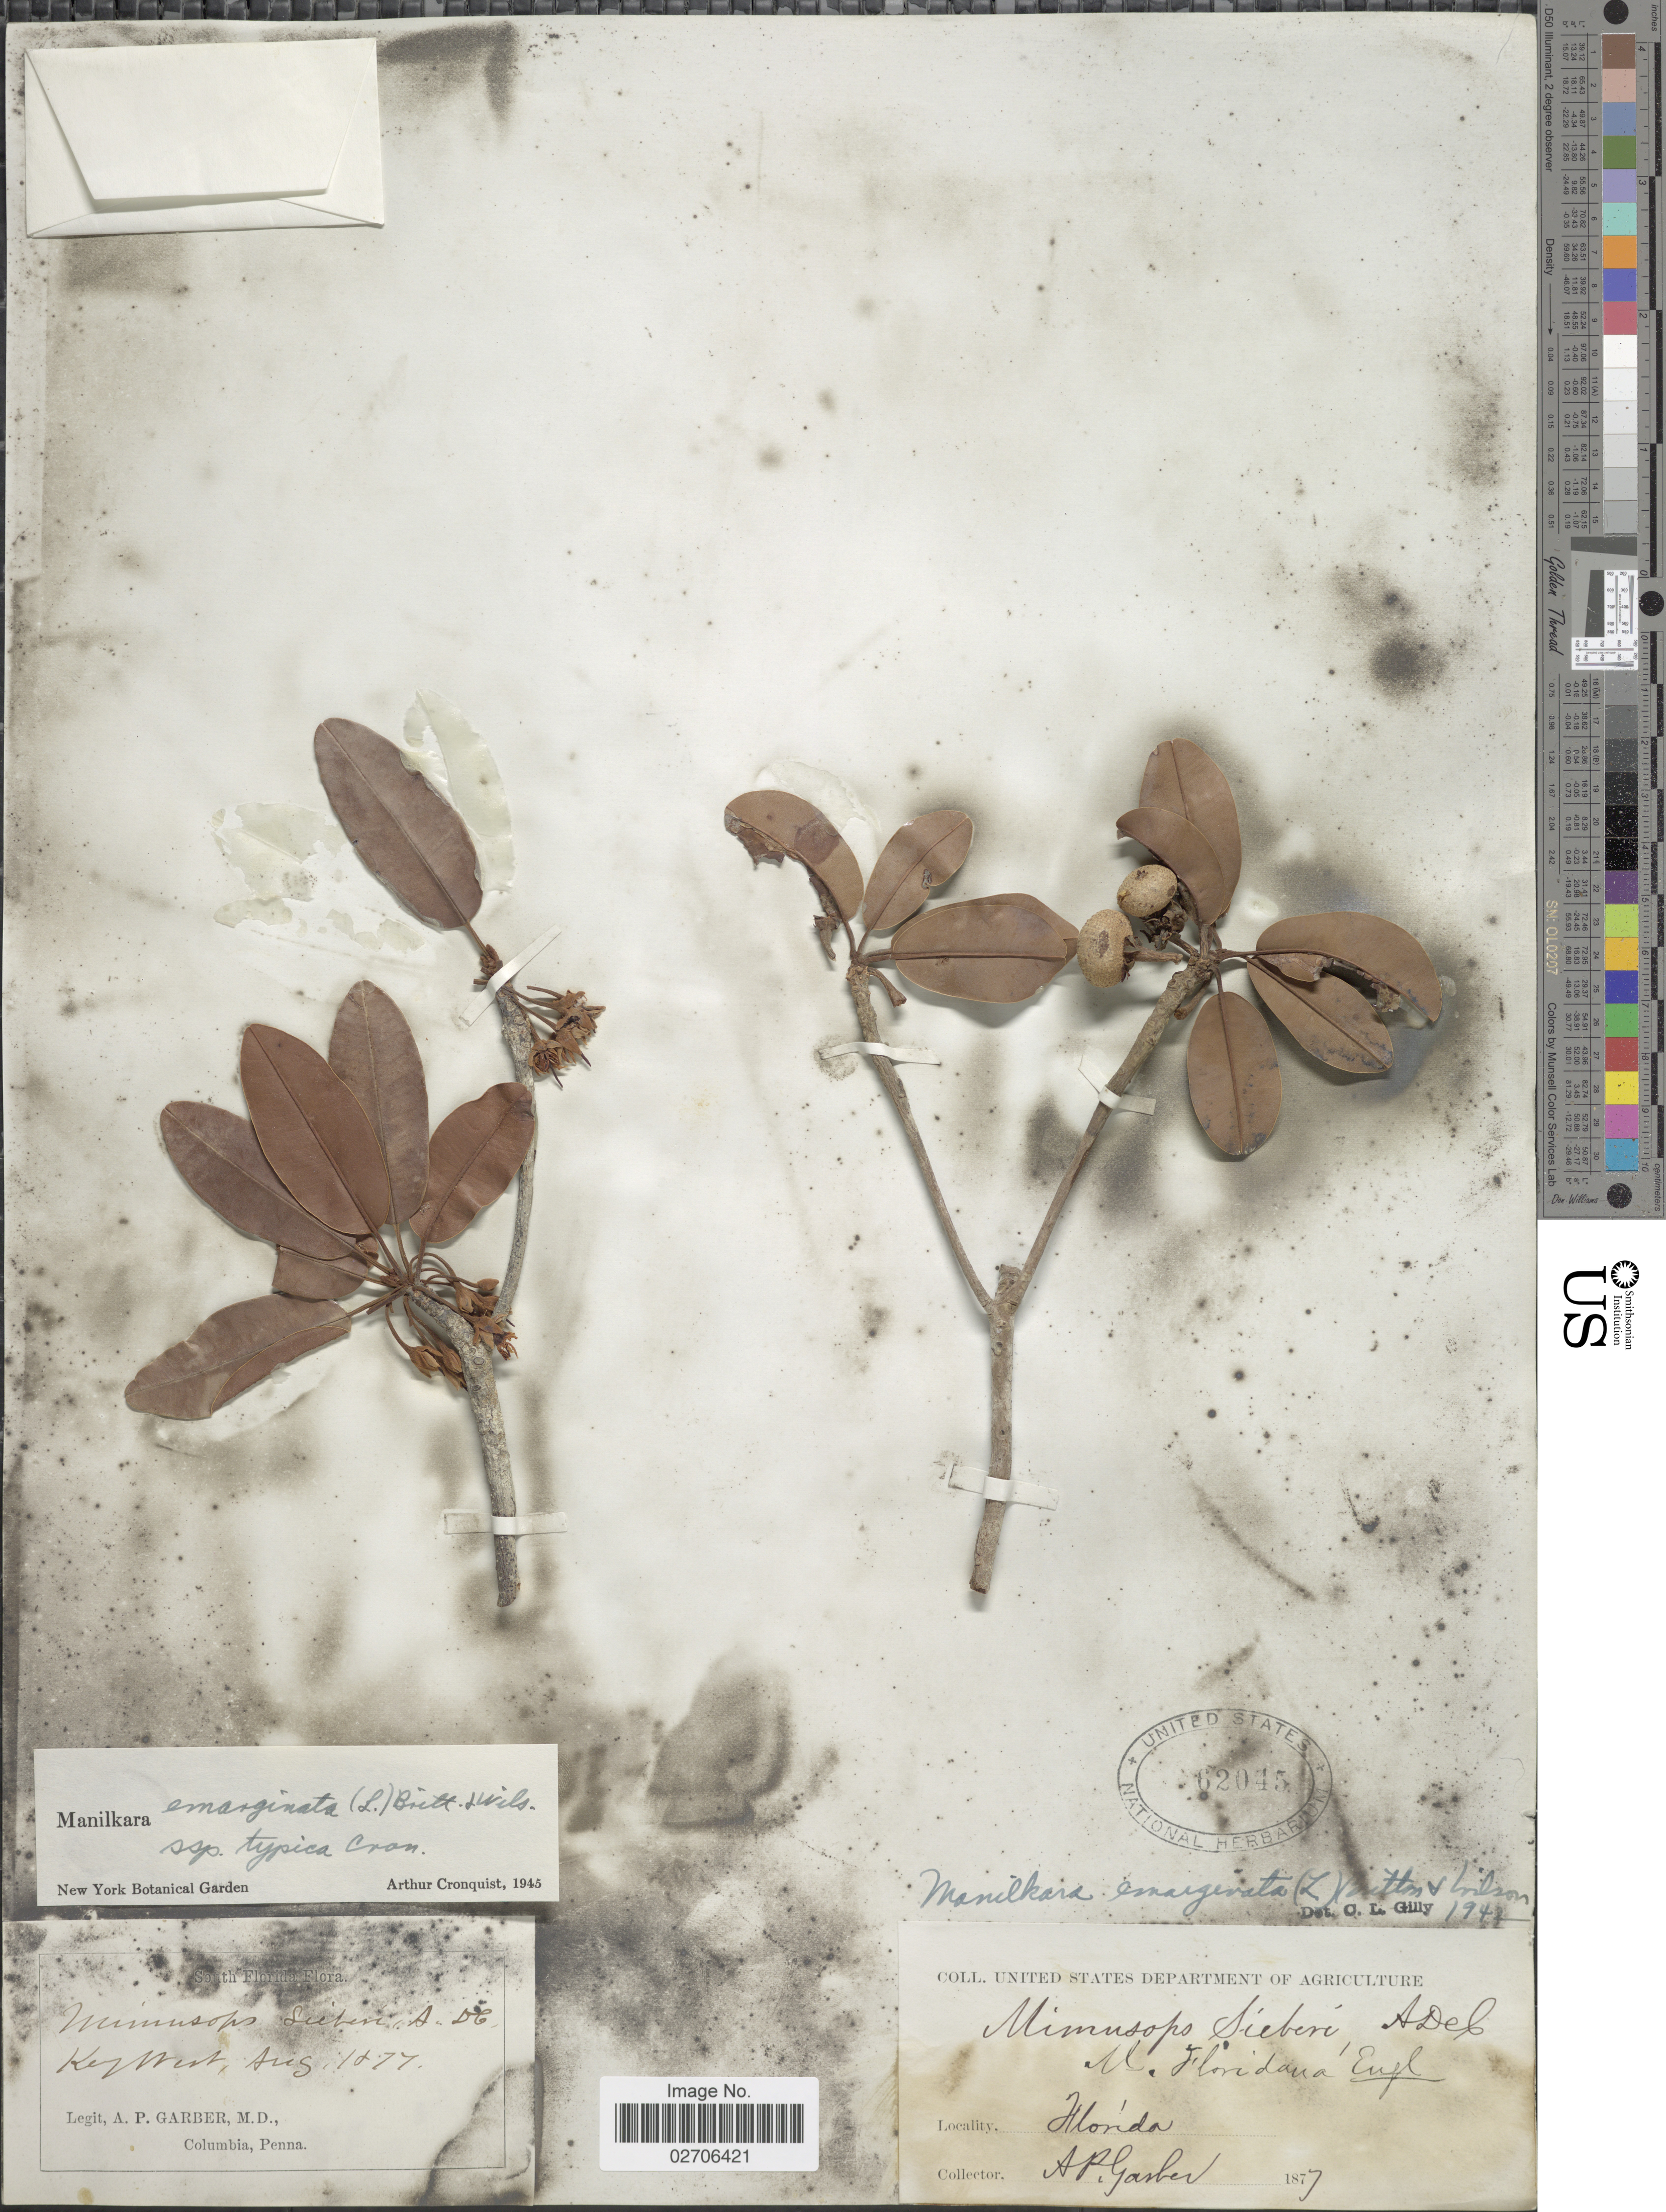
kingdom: Plantae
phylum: Tracheophyta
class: Magnoliopsida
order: Ericales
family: Sapotaceae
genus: Manilkara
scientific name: Manilkara emarginata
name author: (L.) Britton & P. Wilson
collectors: A. P. Garber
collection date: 1877-08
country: United States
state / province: Florida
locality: Key West, Florida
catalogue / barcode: US 62045